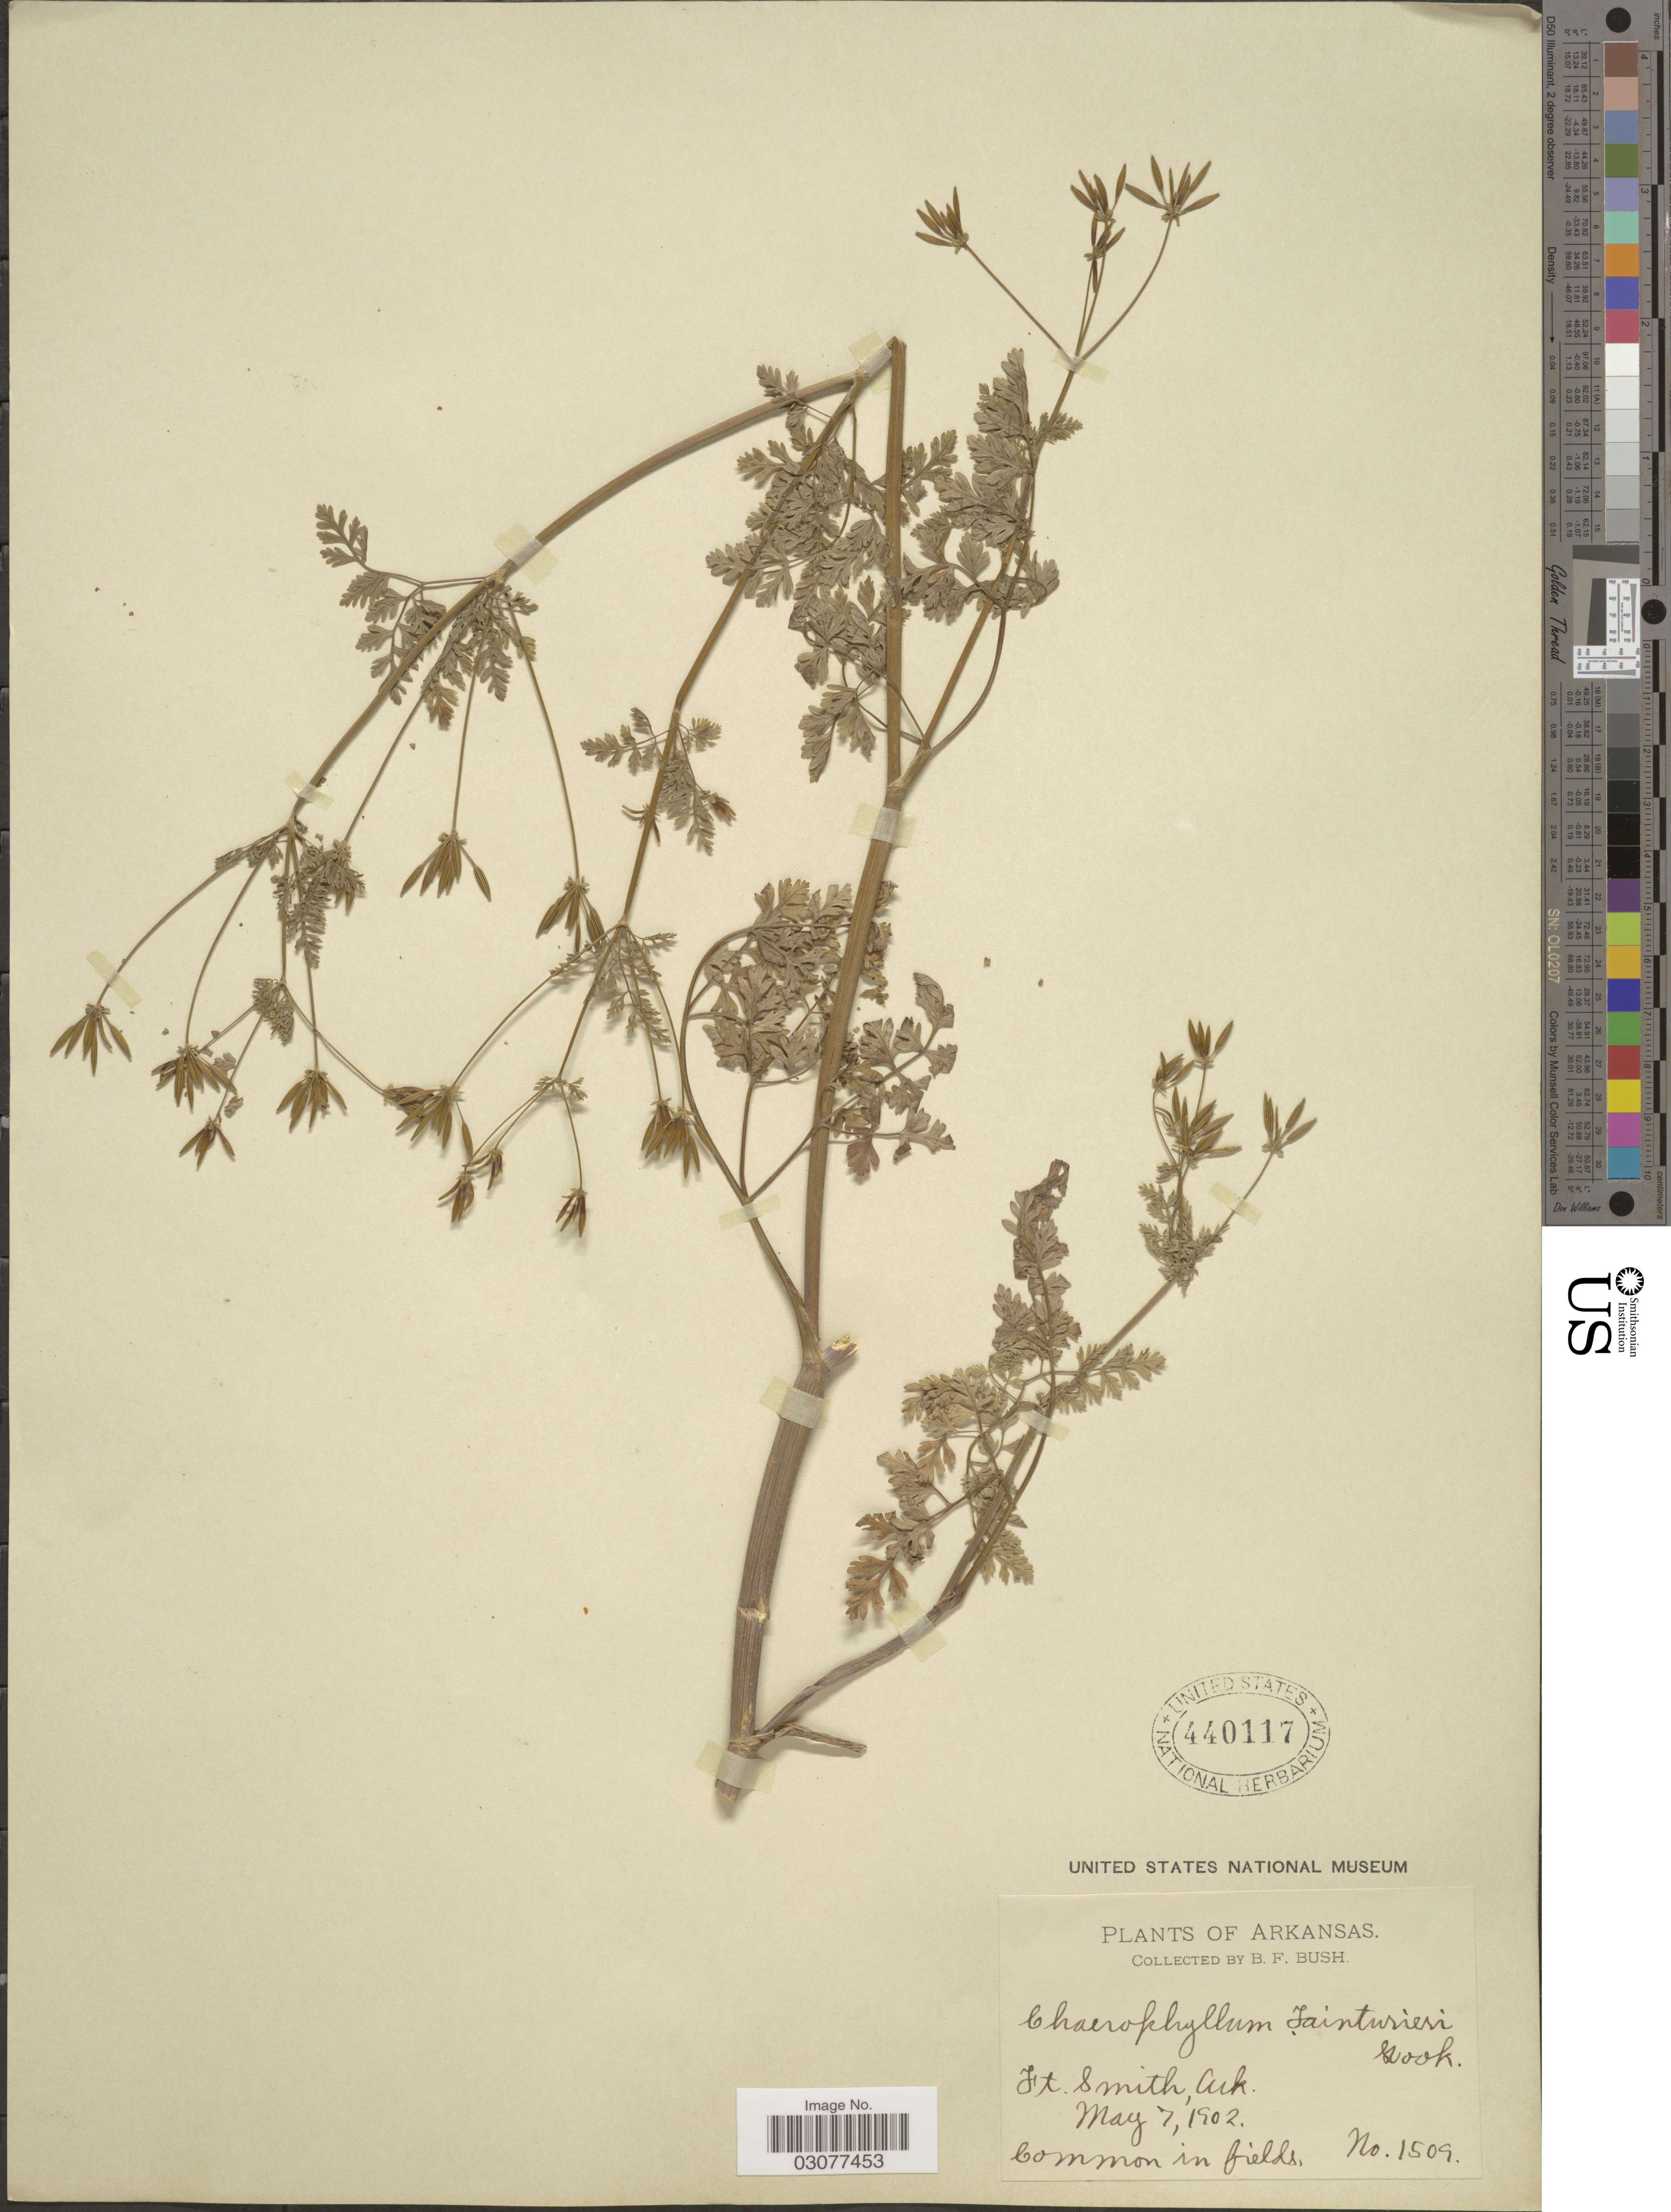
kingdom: Plantae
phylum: Tracheophyta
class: Magnoliopsida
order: Apiales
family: Apiaceae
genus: Chaerophyllum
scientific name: Chaerophyllum tainturieri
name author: Hook.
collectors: B. F. Bush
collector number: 1509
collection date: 1902-05-07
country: United States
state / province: Arkansas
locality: Ft. Smith.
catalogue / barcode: US 440117